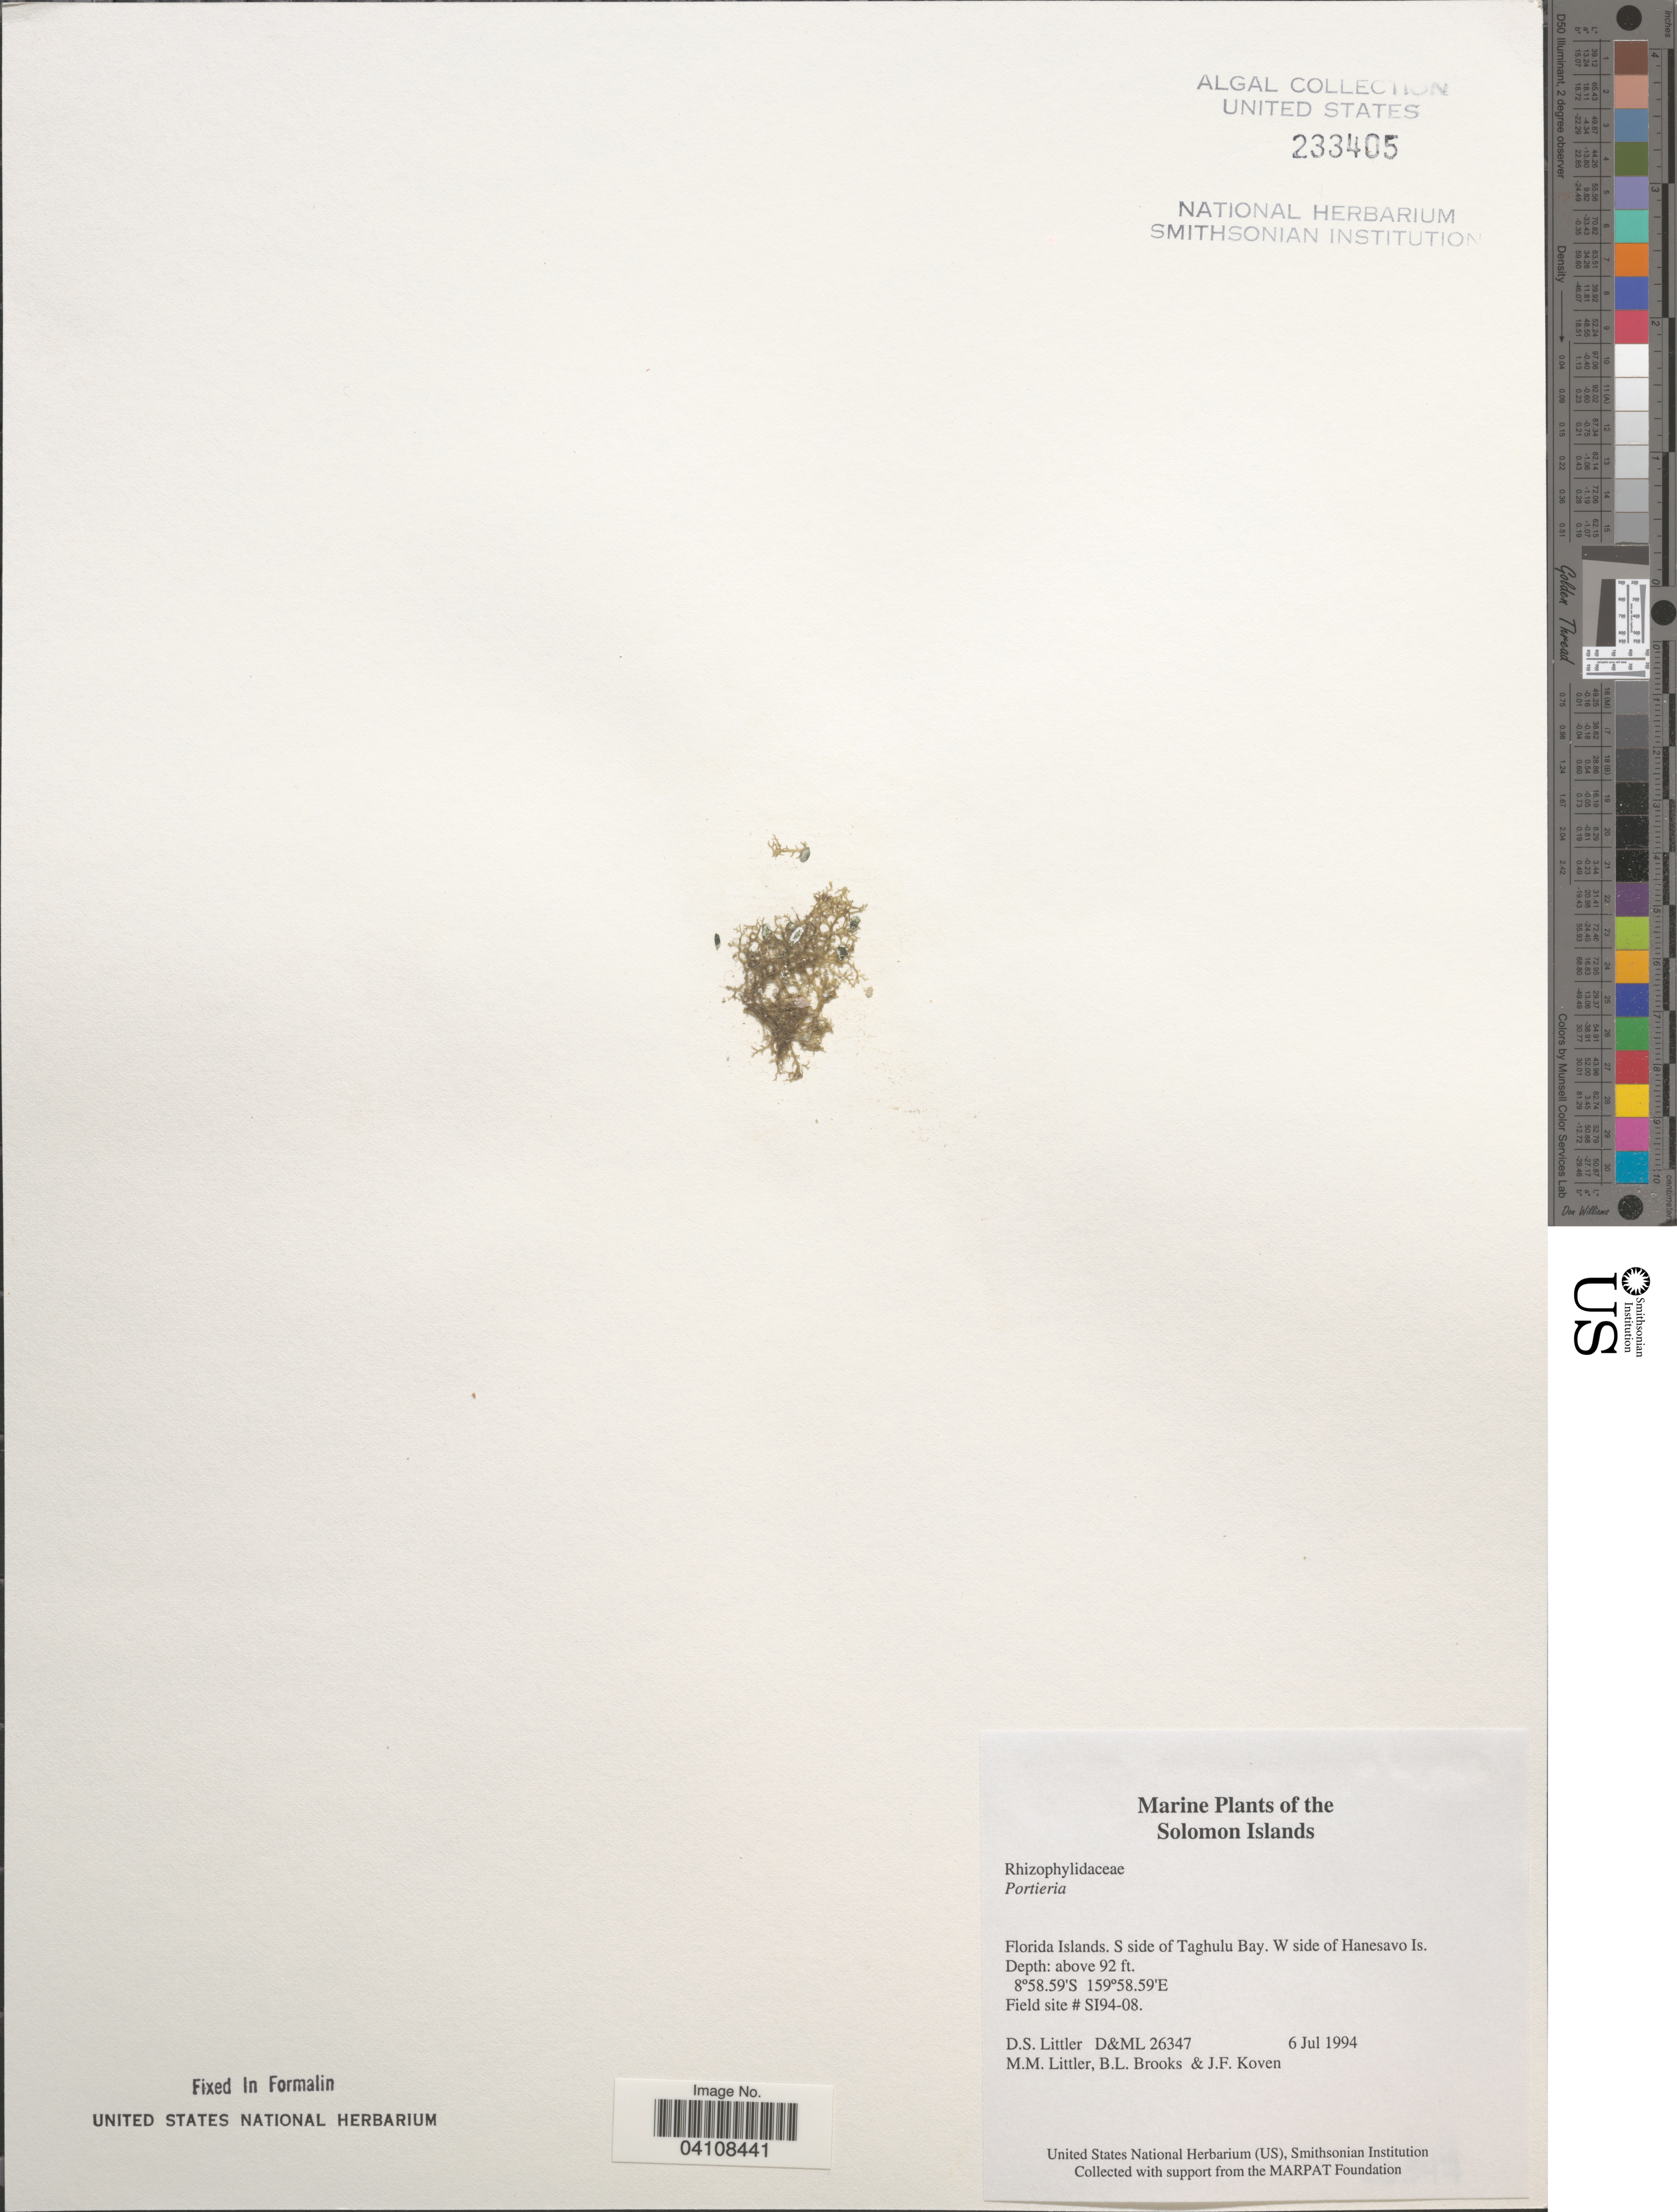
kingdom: Plantae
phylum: Rhodophyta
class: Florideophyceae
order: Gigartinales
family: Rhizophyllidaceae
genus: Portieria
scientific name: Portieria sp.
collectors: D. S. Littler, B. Brooks & J. Koven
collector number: D&ML26347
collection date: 1994-07-06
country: Solomon Islands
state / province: Solomon Islands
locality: Florida Islands. S side of Taghulu Bay. W side of Hanesavo Is. Field site # SI94-08.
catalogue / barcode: US 233405